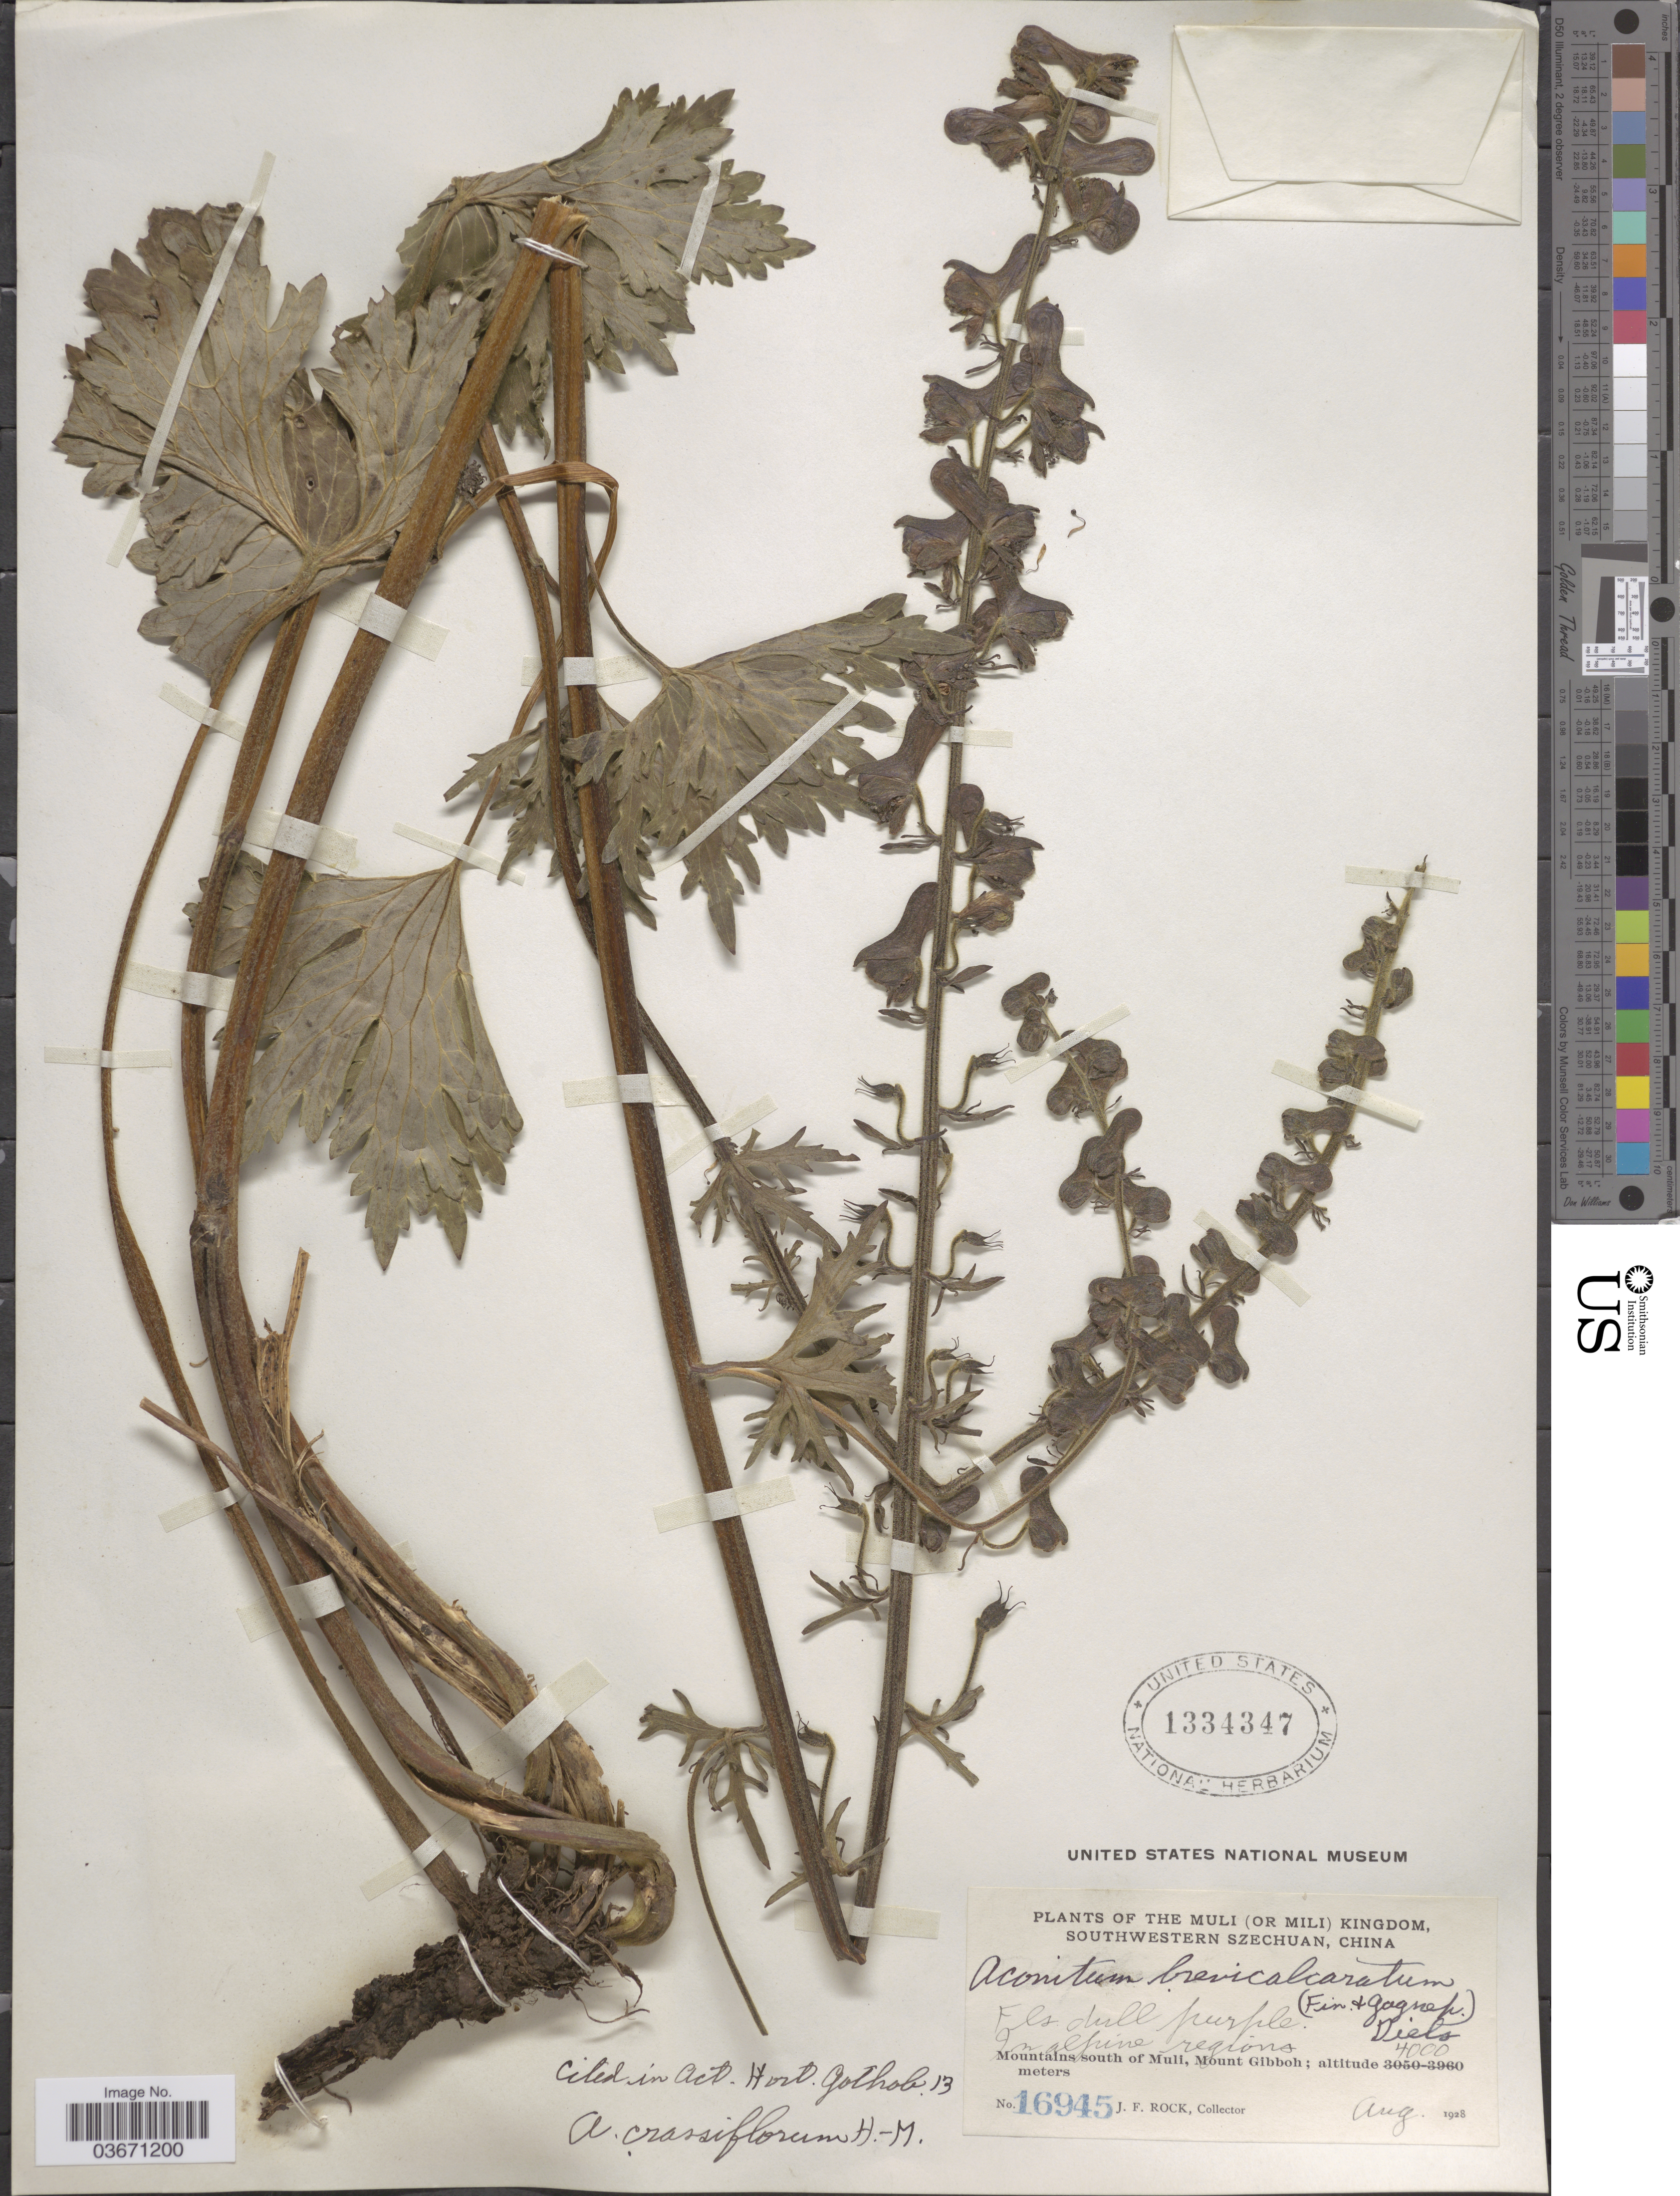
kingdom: Plantae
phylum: Tracheophyta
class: Magnoliopsida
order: Ranunculales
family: Ranunculaceae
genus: Aconitum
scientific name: Aconitum crassiflorum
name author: Hand.-Mazz.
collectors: J. Rock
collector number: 16945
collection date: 1928-08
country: China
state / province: Sichuan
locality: The Muli (or Mili) Kingdom, Southwestern Szechuan. In alpine regions. Mountains south of Muli, Mount Gibboh.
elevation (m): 4000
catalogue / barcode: US 1334347